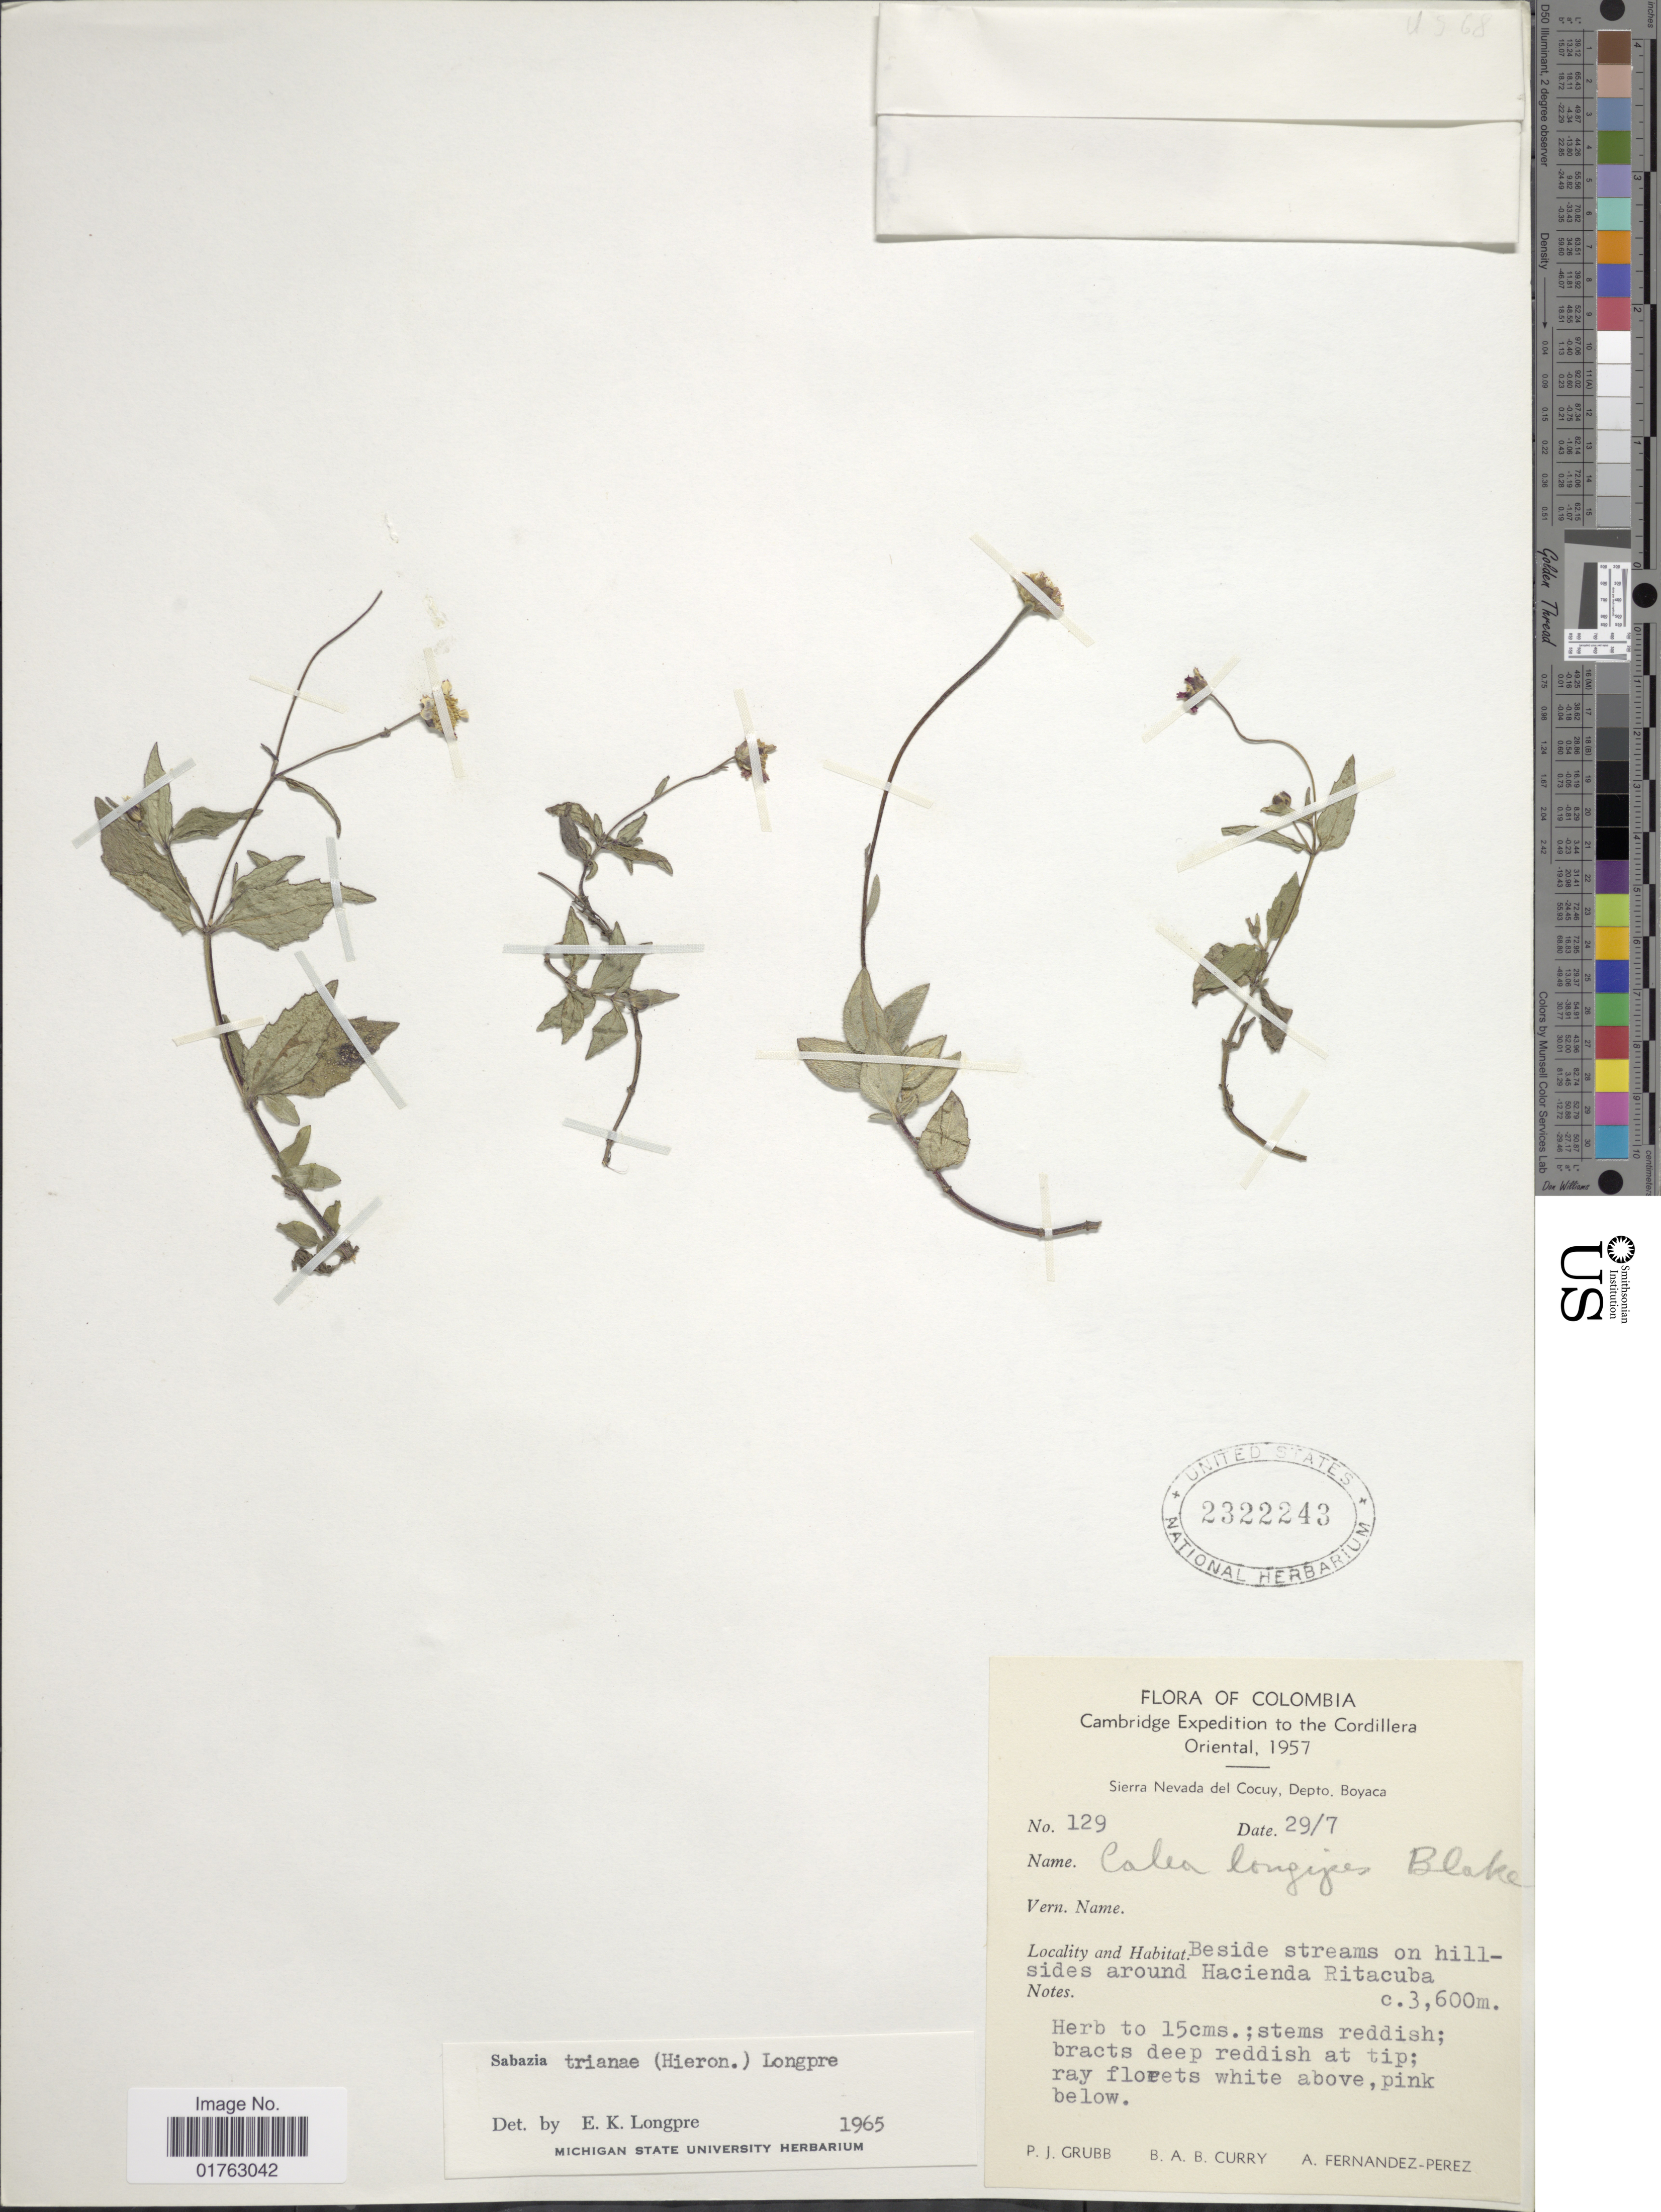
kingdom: Plantae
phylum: Tracheophyta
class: Magnoliopsida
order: Asterales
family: Asteraceae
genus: Sabazia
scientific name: Sabazia trianae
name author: (Hieron.) Longpre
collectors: P. J. Grubb, B. Curry & A. Fernández-Pérez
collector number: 129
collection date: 1957-07-29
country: Colombia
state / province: Boyacá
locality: The Cordillera Oriental, Sierra Nevada del Cocuy, Depto. Boyaca, Beside streams on hillsides around Hacienda Ritacuba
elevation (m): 3600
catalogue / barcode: US 2322243